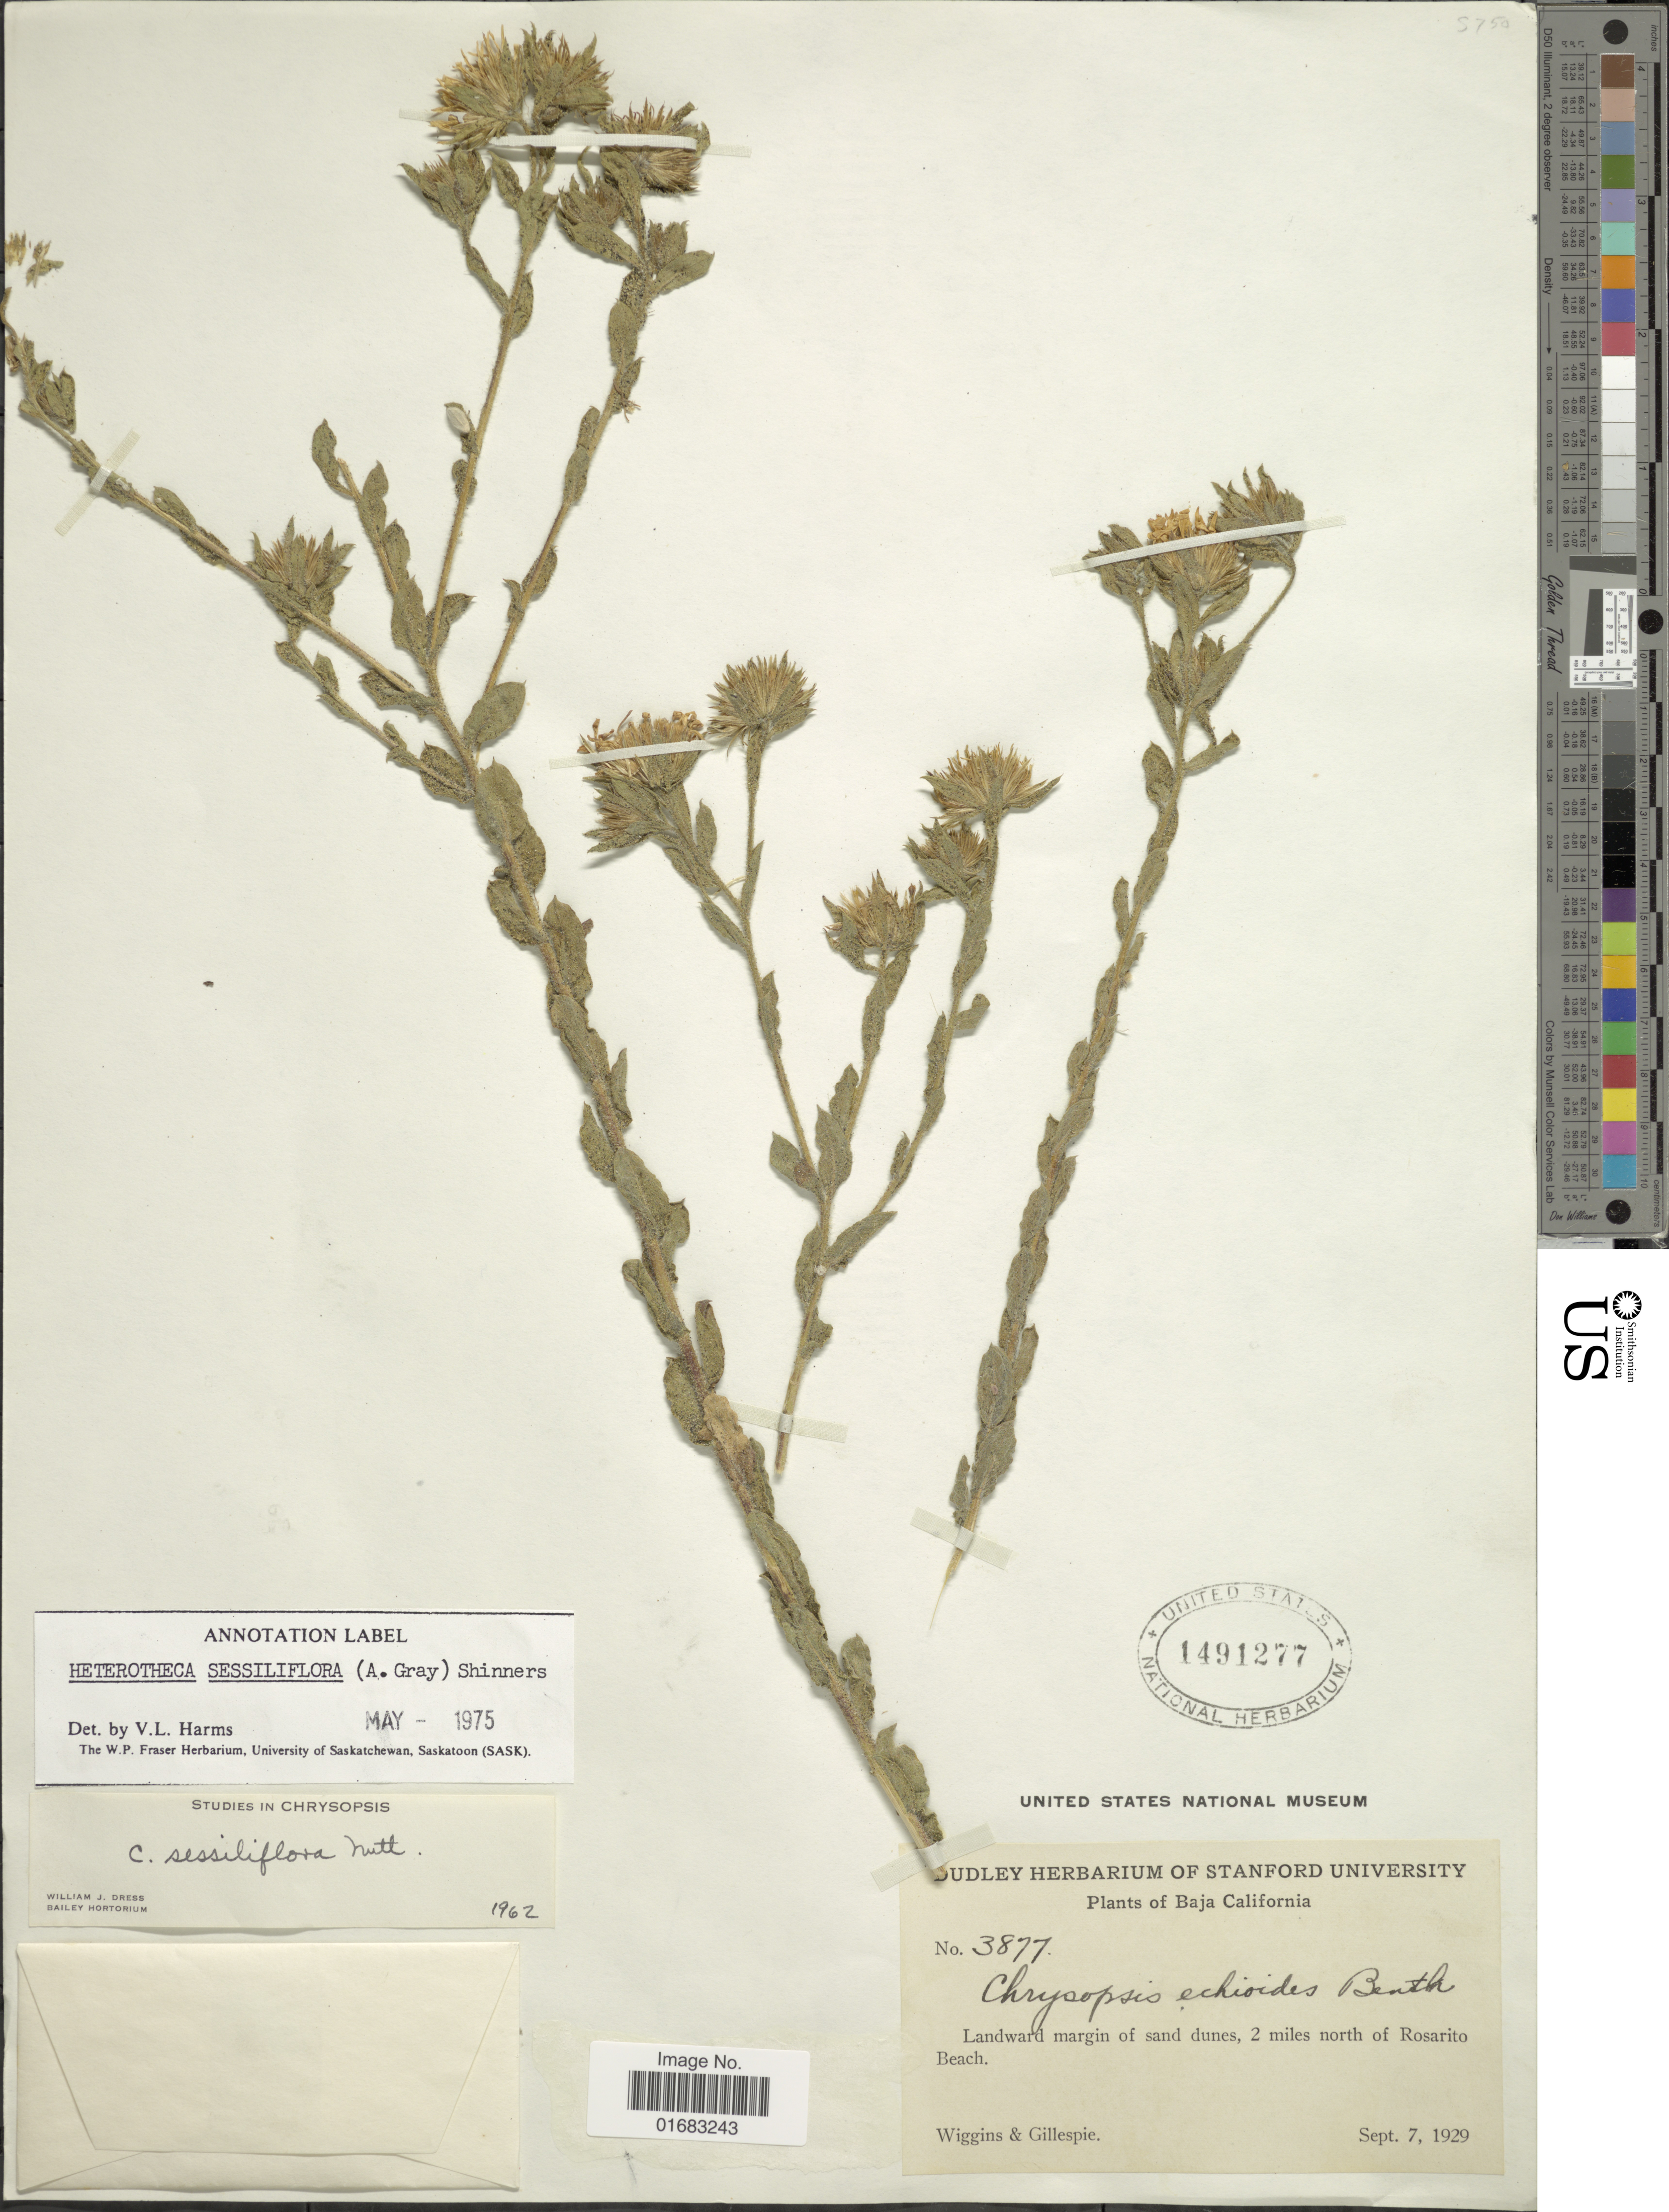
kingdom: Plantae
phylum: Tracheophyta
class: Magnoliopsida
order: Asterales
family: Asteraceae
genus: Heterotheca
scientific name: Heterotheca sessiliflora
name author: (Nutt.) Shinners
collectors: -- Wiggins & -- Gillespie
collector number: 3877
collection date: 1929-09-07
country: Mexico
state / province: Baja California Norte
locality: Baja California. Landward margin of sand dunes, 2 miles north of Rosarito Beach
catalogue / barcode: US 1491277